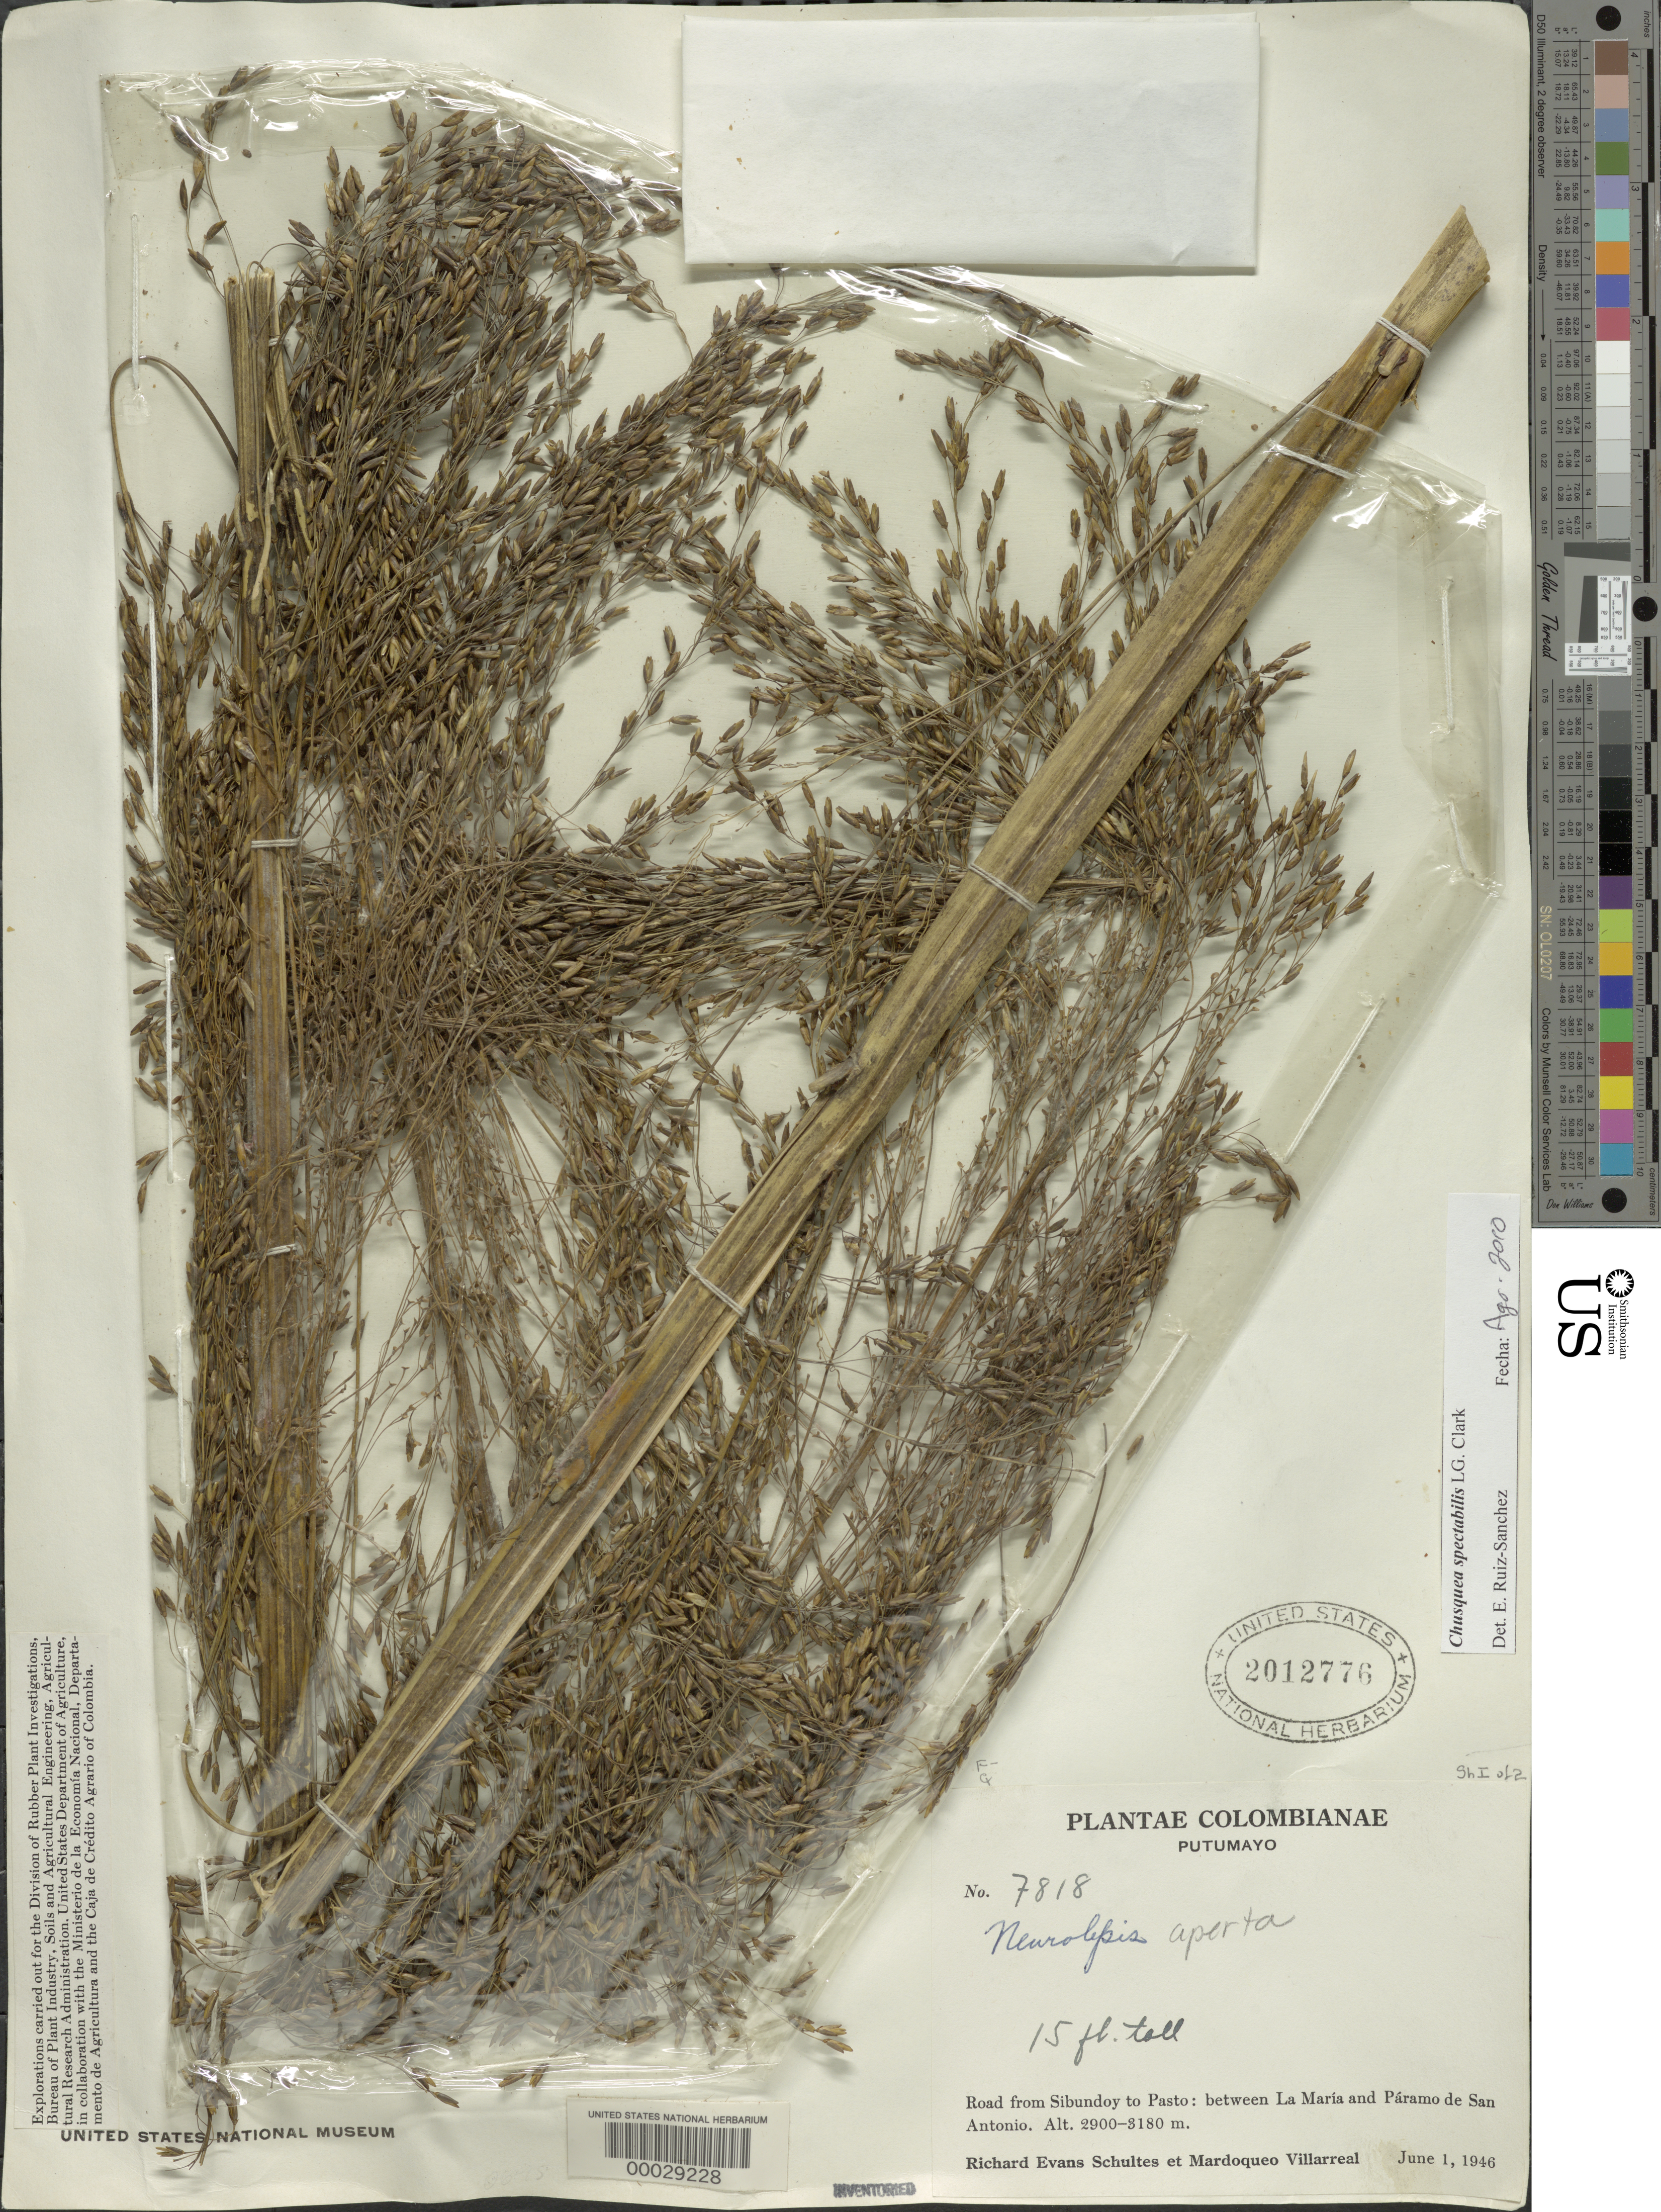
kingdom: Plantae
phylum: Tracheophyta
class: Liliopsida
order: Poales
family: Poaceae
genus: Chusquea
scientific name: Chusquea spectabilis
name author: L.G. Clark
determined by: Ruíz-Sanchez, E.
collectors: R. E. Schultes & M. Villarreal V.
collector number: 7818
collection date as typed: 01 Jun 1946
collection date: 1946-06-01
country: Colombia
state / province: Putumayo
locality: La Maria, Paramo de San Antonia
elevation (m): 2900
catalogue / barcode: US 2012776